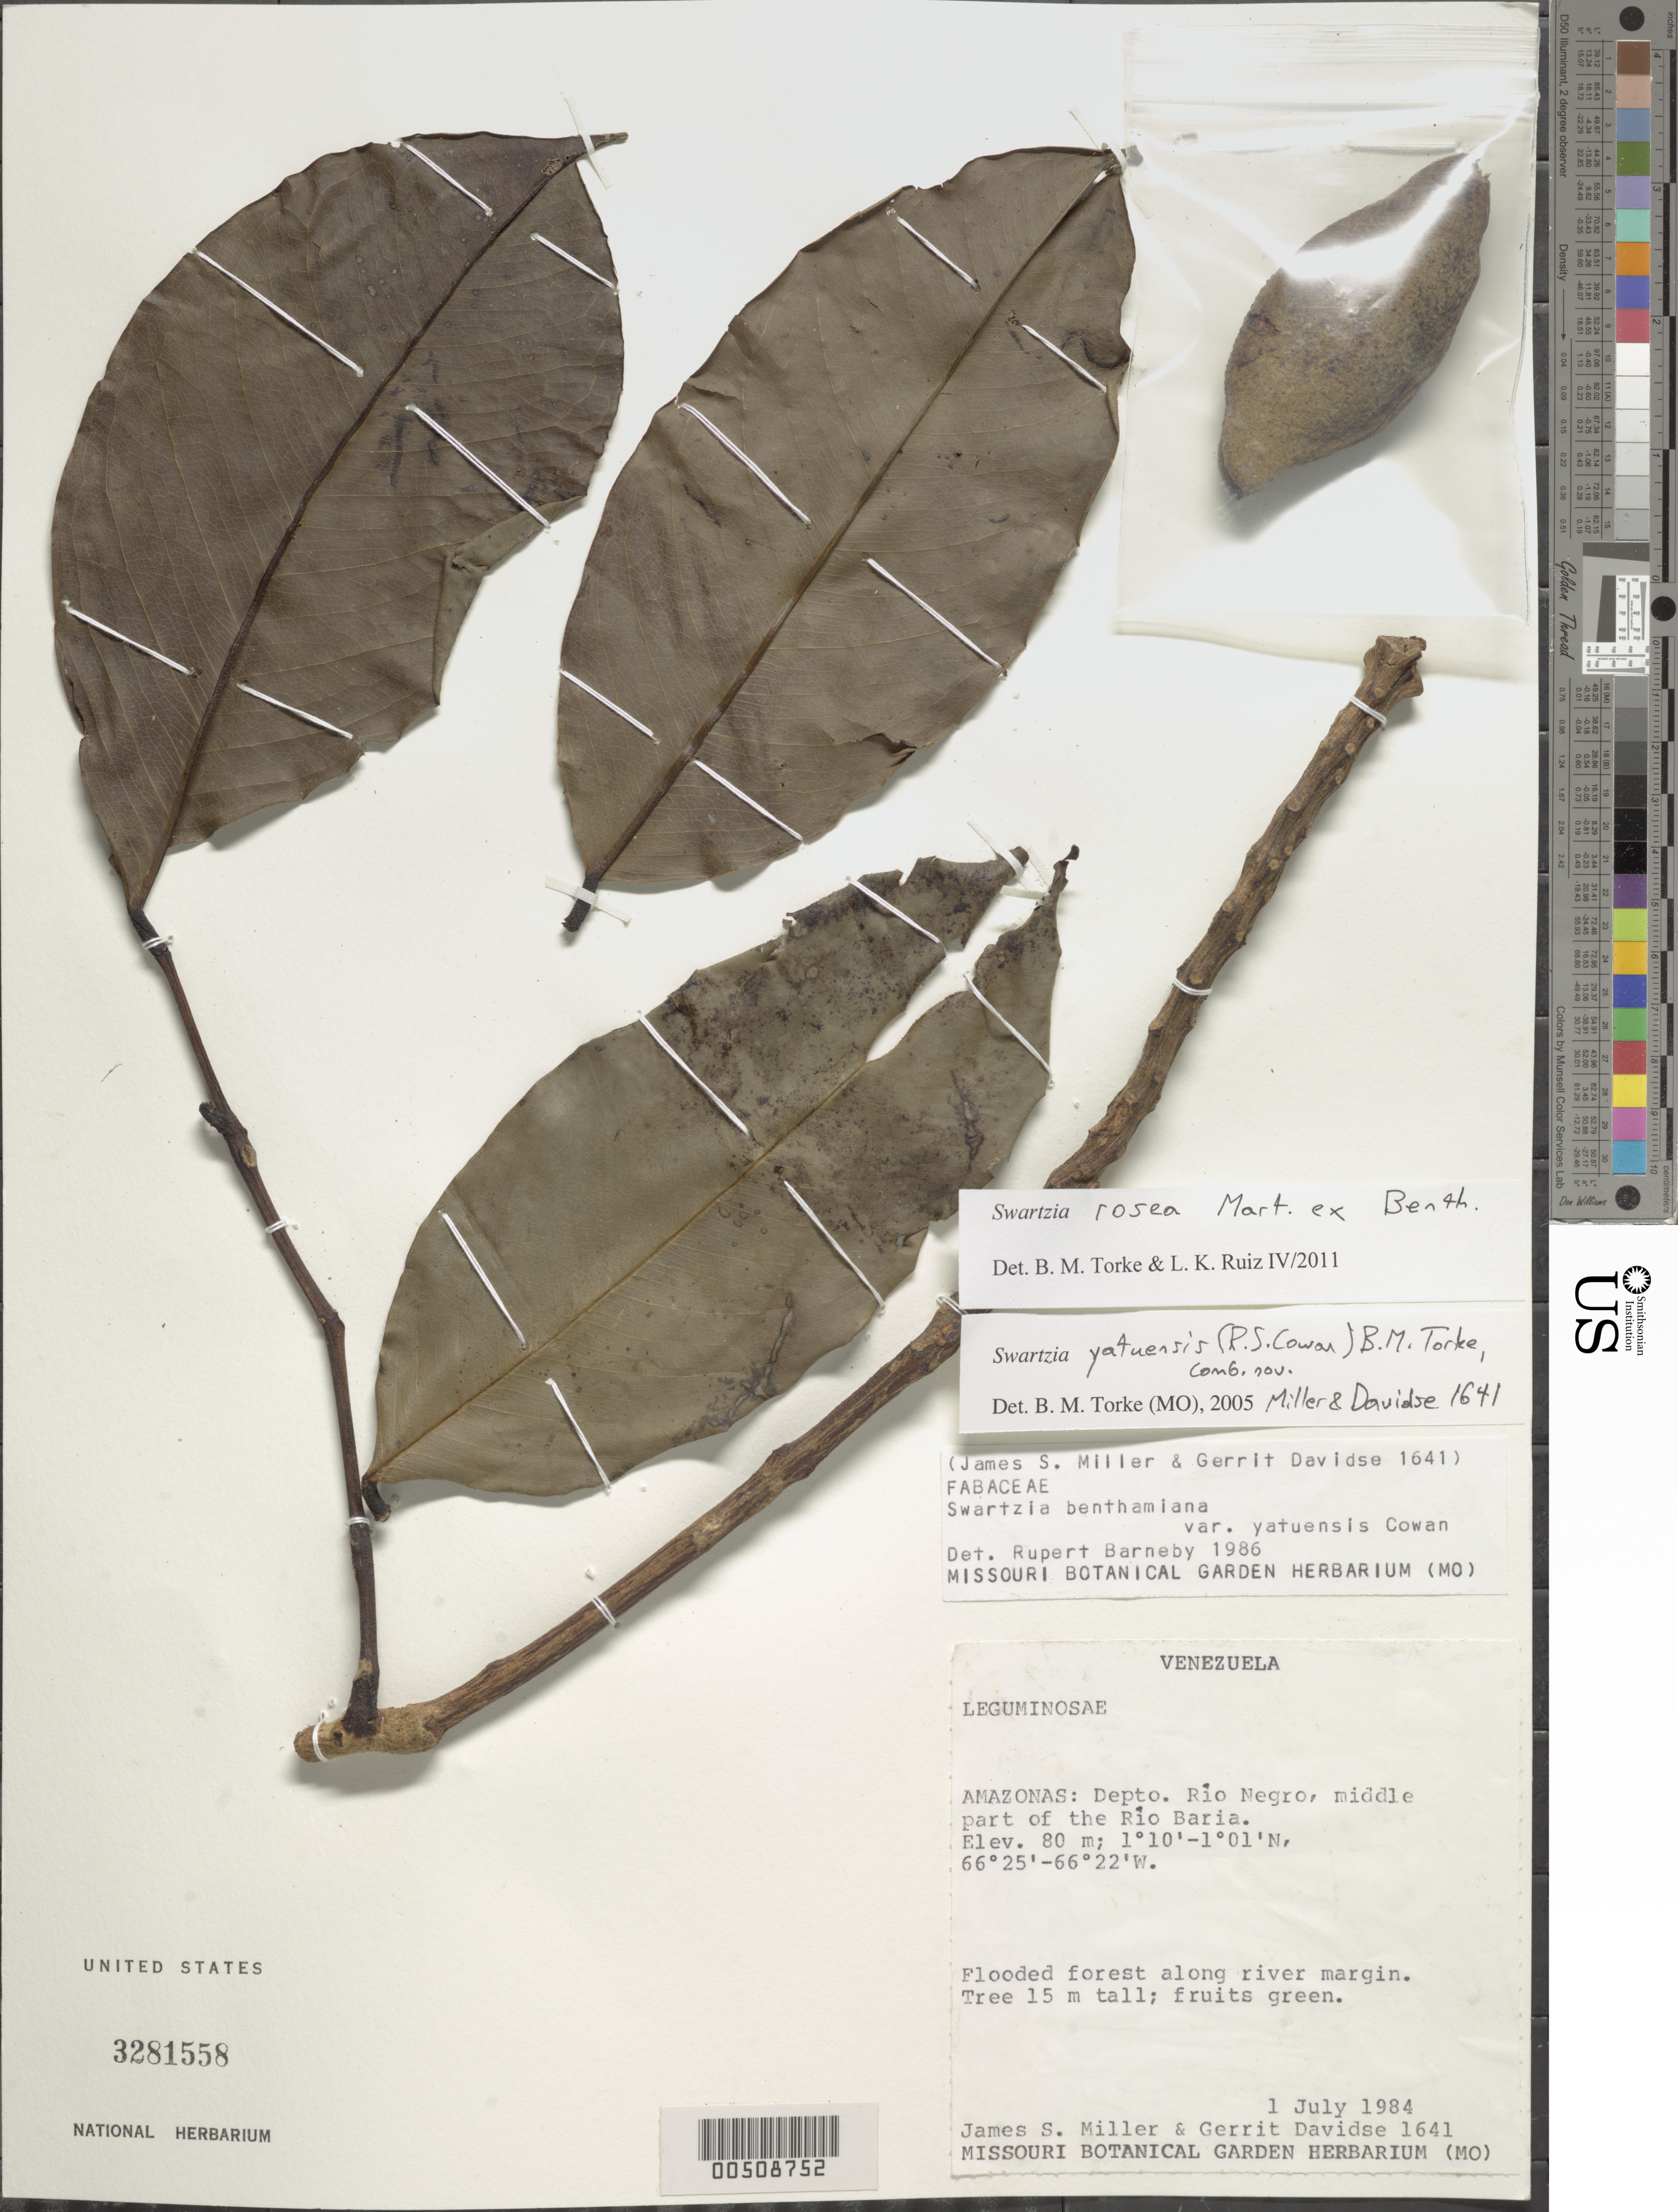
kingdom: Plantae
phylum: Tracheophyta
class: Magnoliopsida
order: Fabales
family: Fabaceae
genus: Swartzia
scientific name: Swartzia rosea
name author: Benth.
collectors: J. S. Miller & G. Davidse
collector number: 1641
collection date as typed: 01 Jul 1984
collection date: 1984-07-01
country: Venezuela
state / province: Amazonas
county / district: Rio Negro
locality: Rio baria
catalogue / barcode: US 3281558